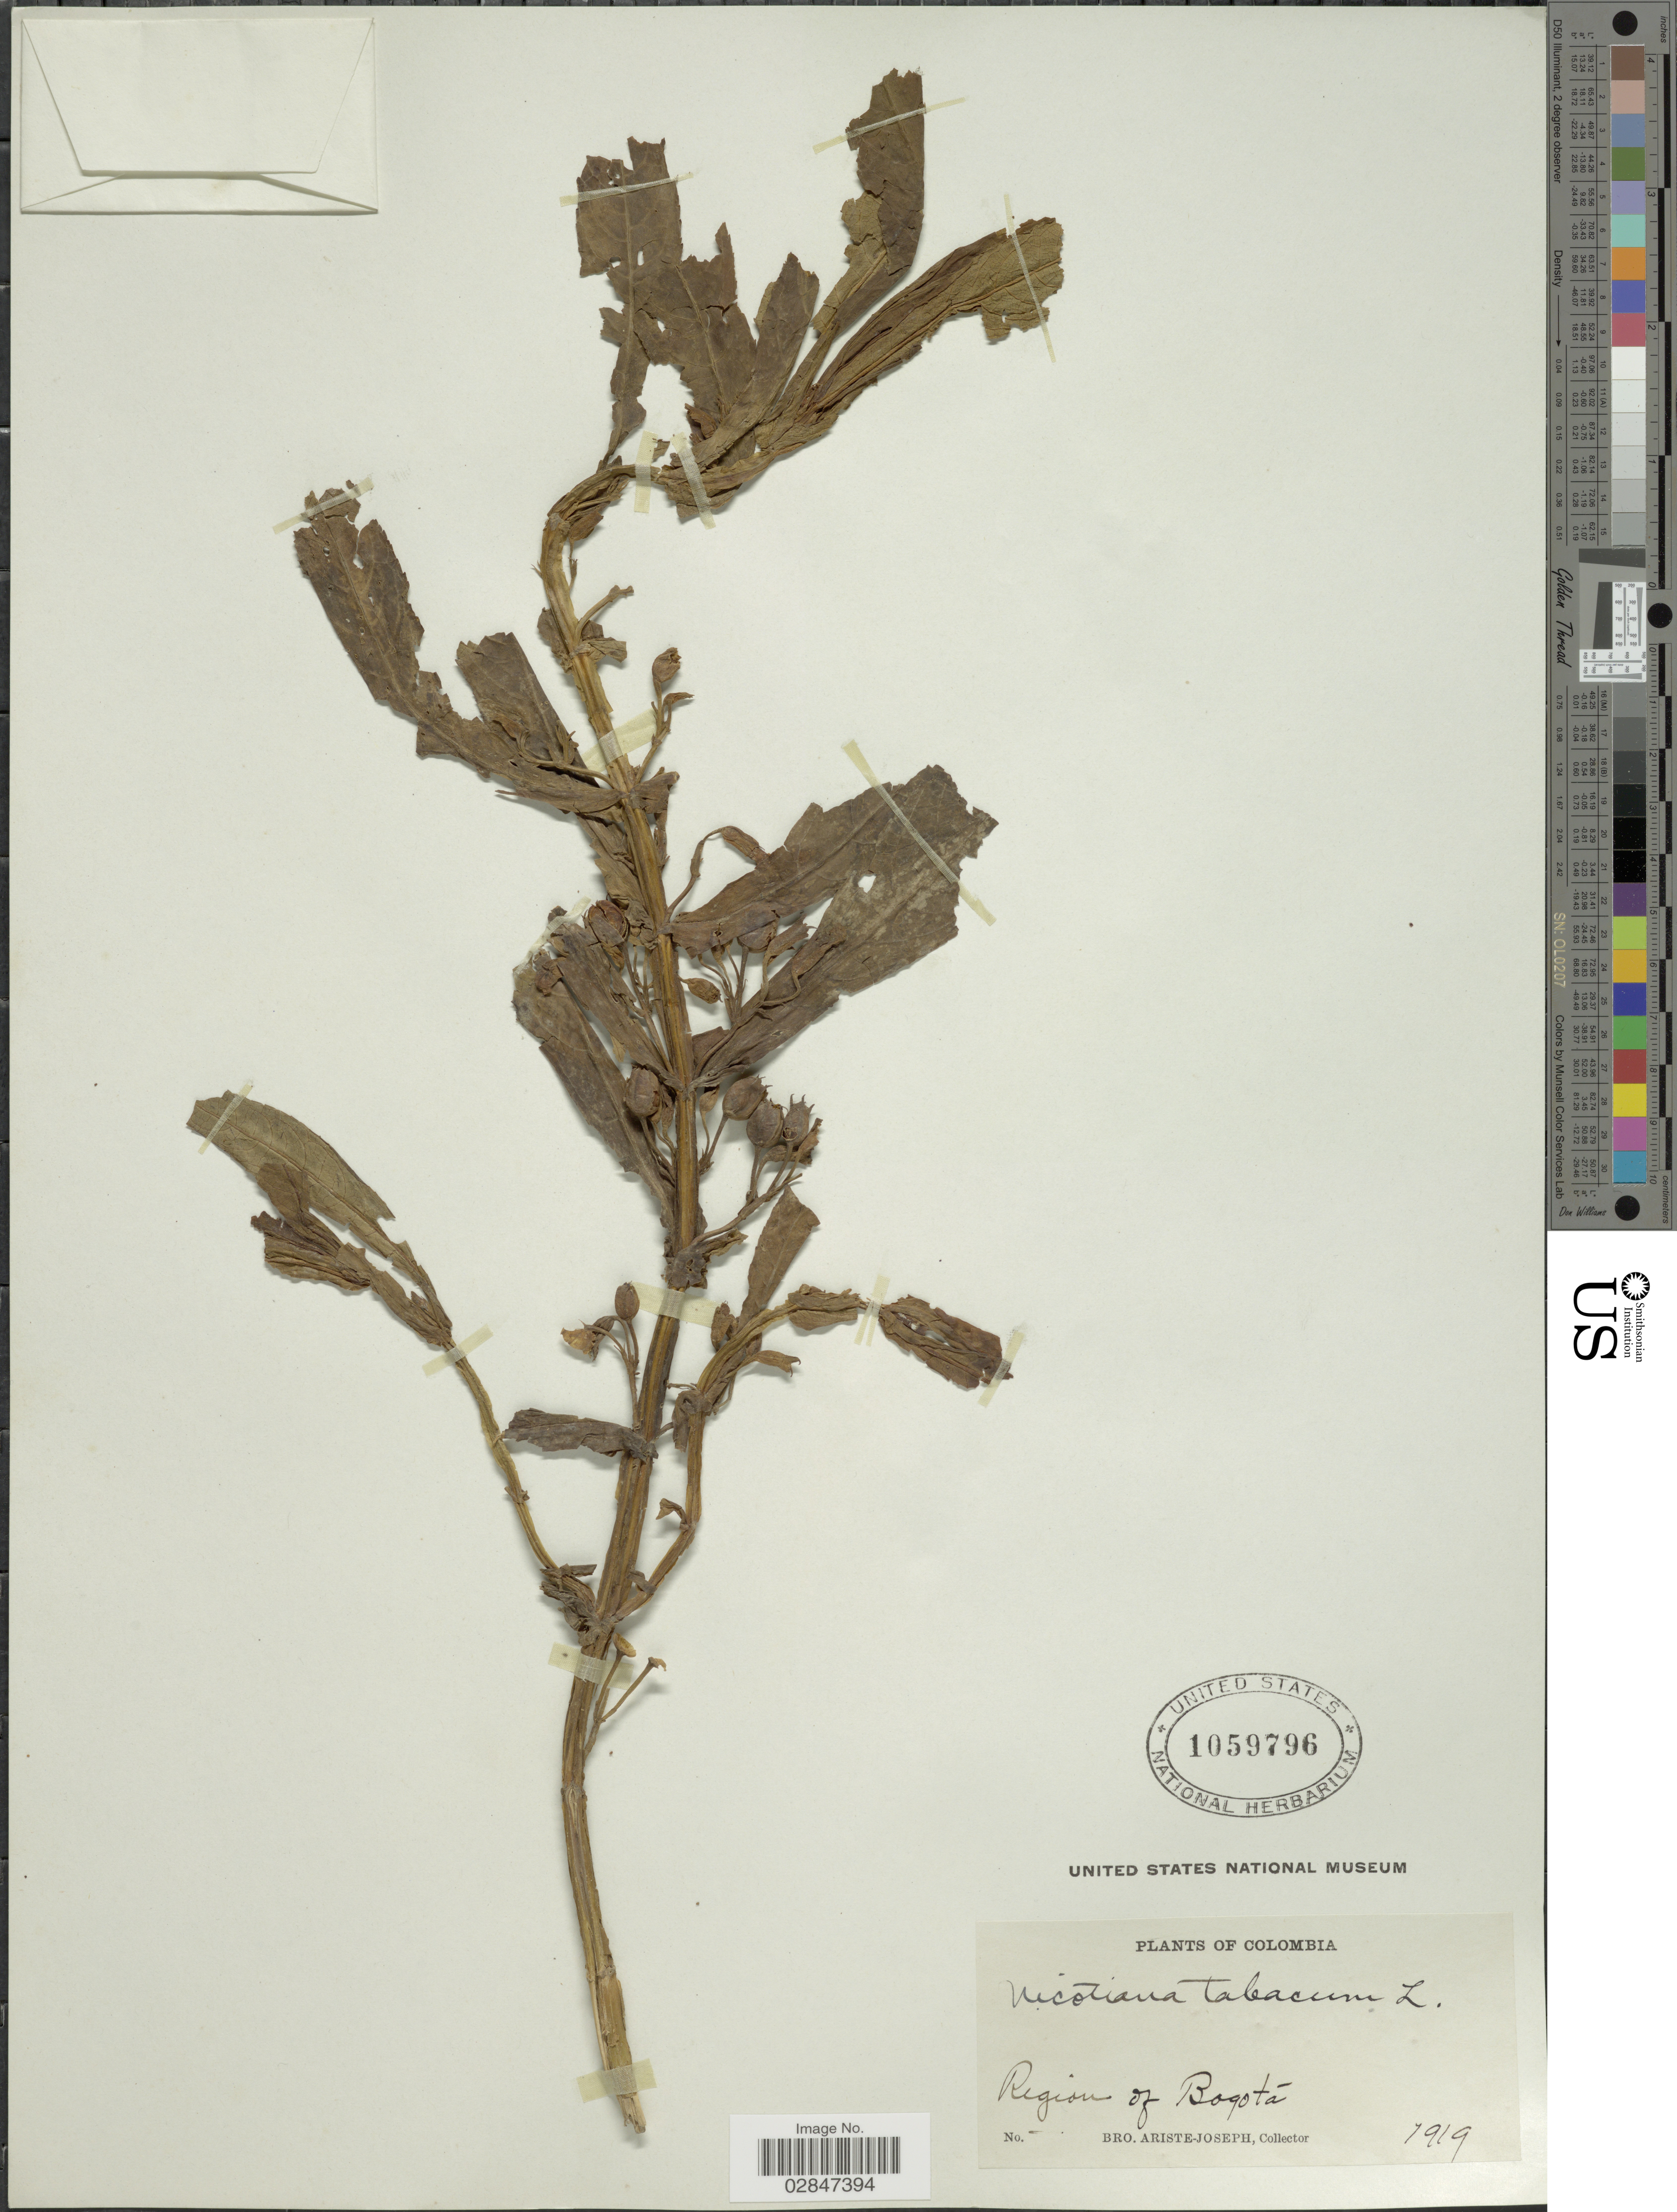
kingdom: Plantae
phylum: Tracheophyta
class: Magnoliopsida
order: Solanales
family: Solanaceae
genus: Nicotiana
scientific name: Nicotiana tabacum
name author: L.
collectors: Bro. Ariste-Joseph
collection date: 1919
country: Colombia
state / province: Bogota D.C.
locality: Region of Bogotá.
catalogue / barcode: US 1059796